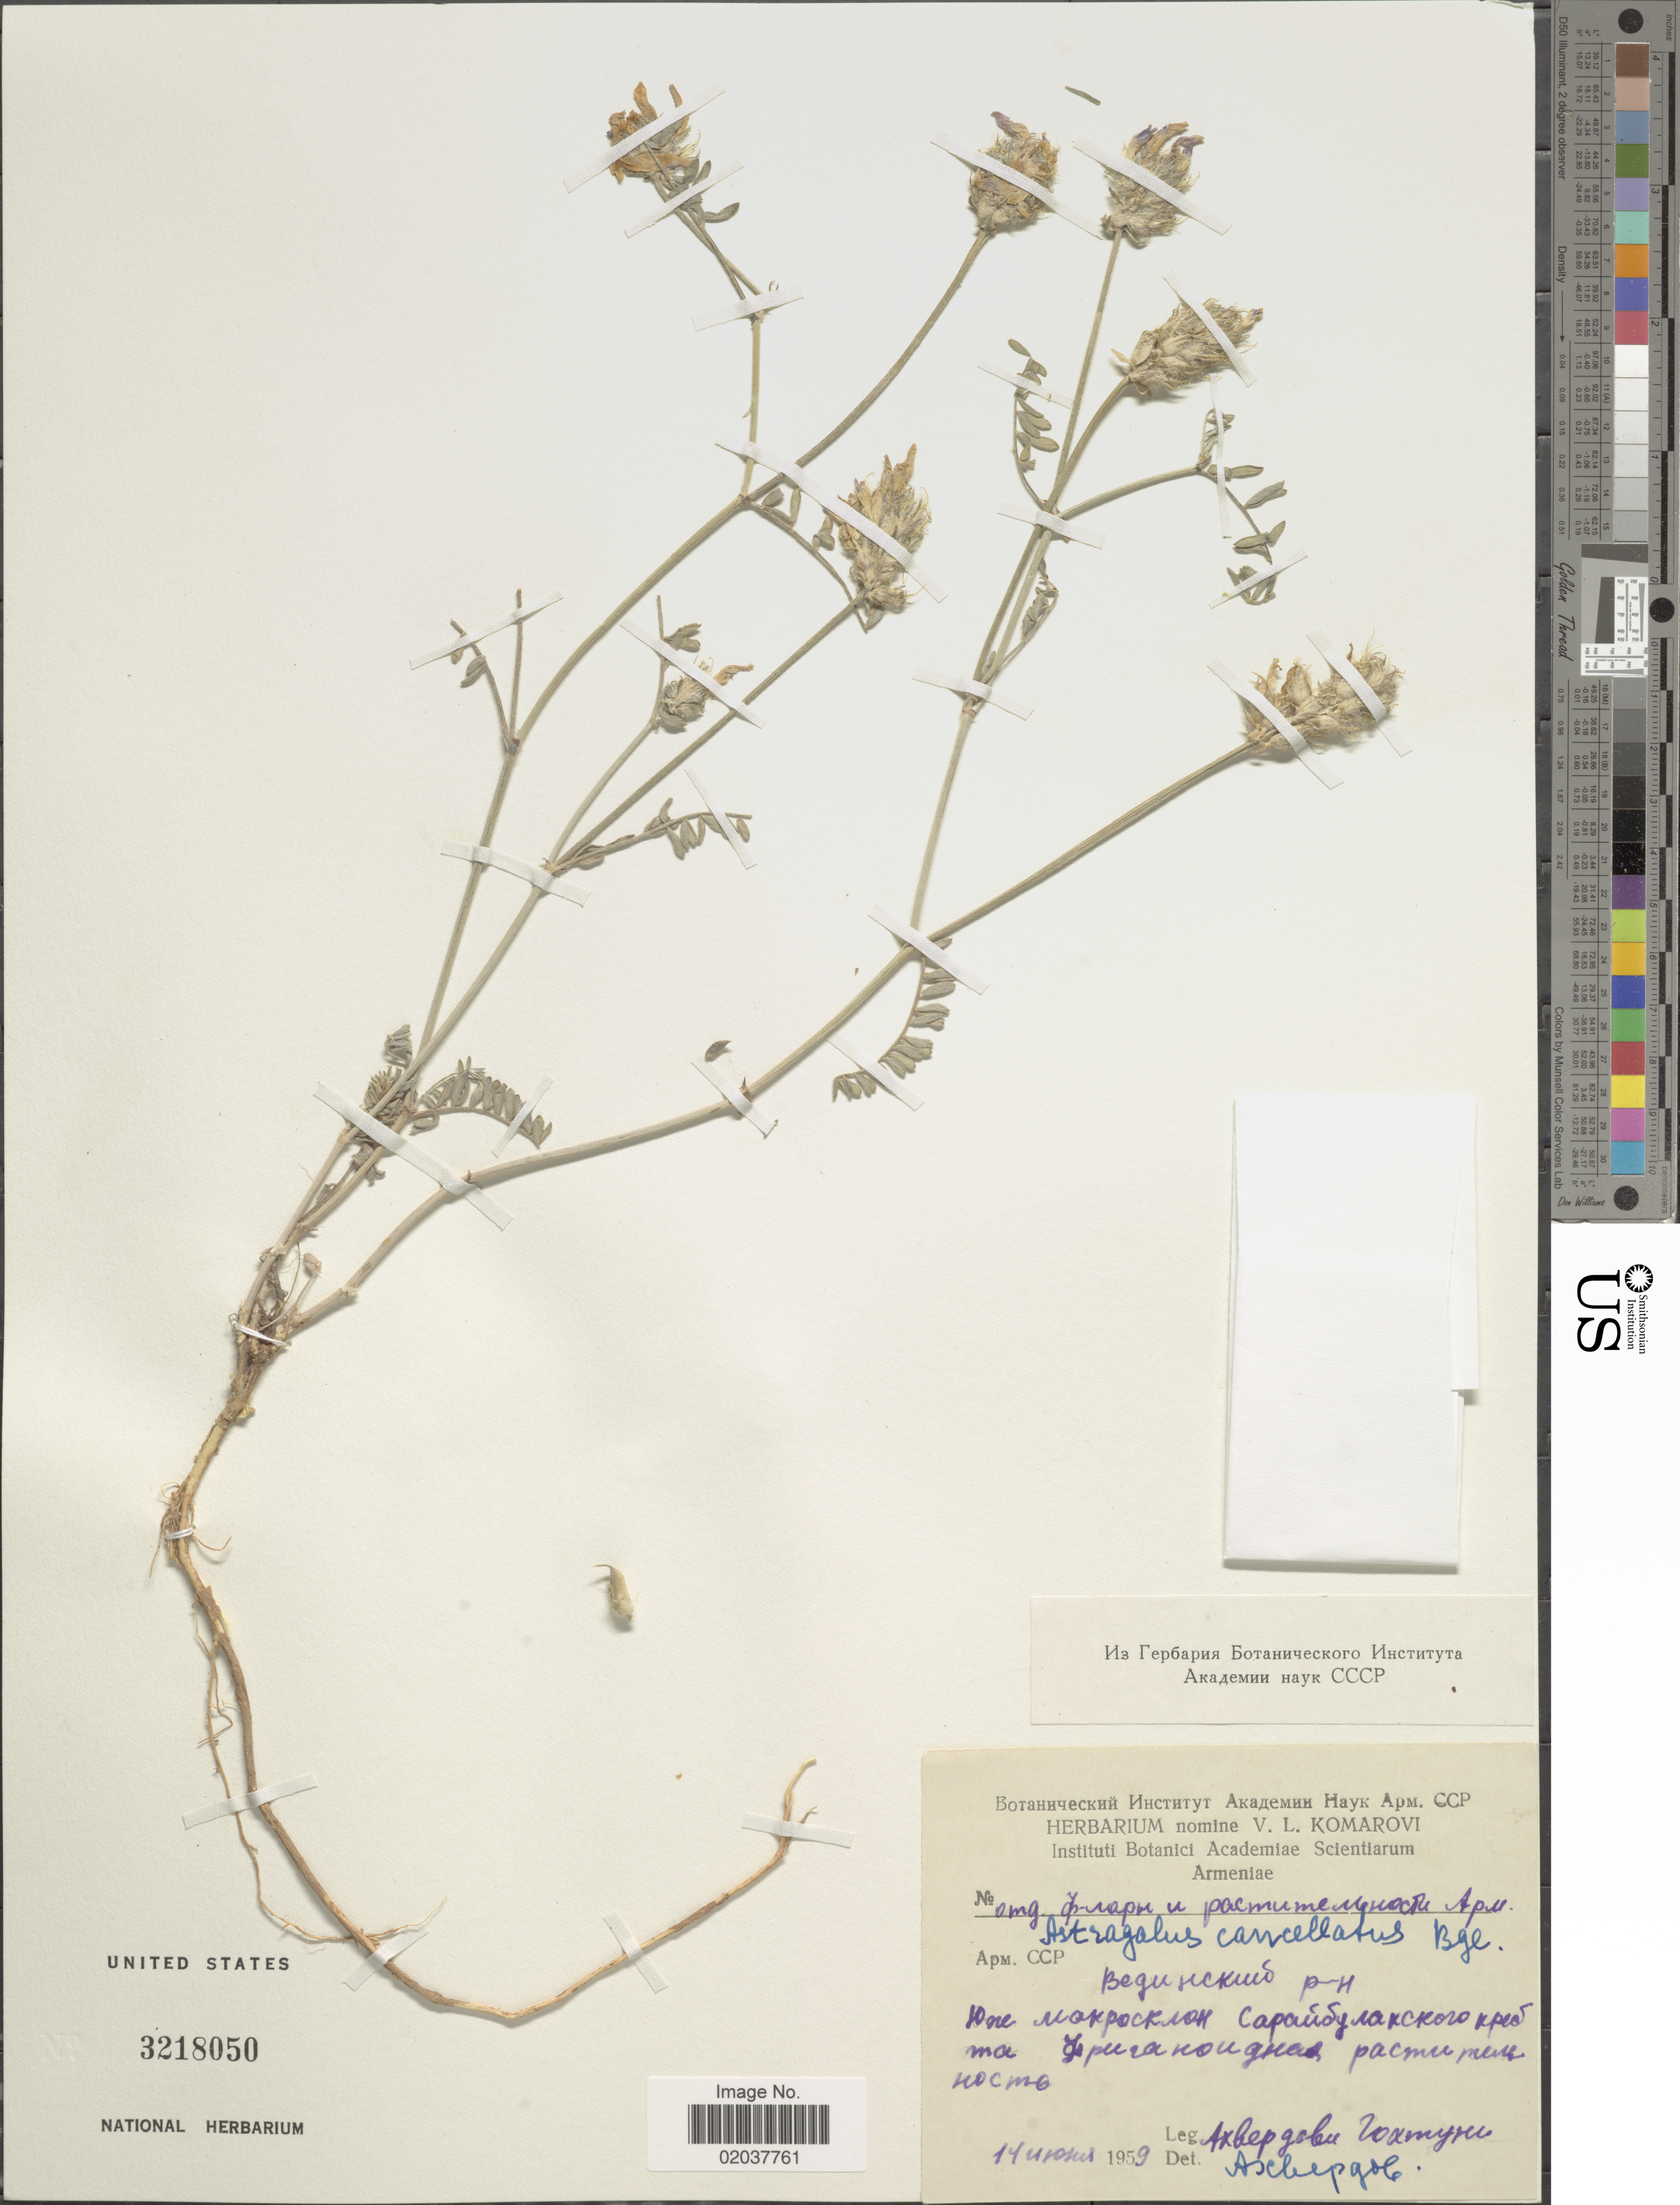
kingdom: Plantae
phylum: Tracheophyta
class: Magnoliopsida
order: Fabales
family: Fabaceae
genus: Astragalus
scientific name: Astragalus cancellatus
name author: Bunge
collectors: Akhverdov & Gokhtun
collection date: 1959-08-14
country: Armenia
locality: Vedinskiy Rayon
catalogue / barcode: US 3218050